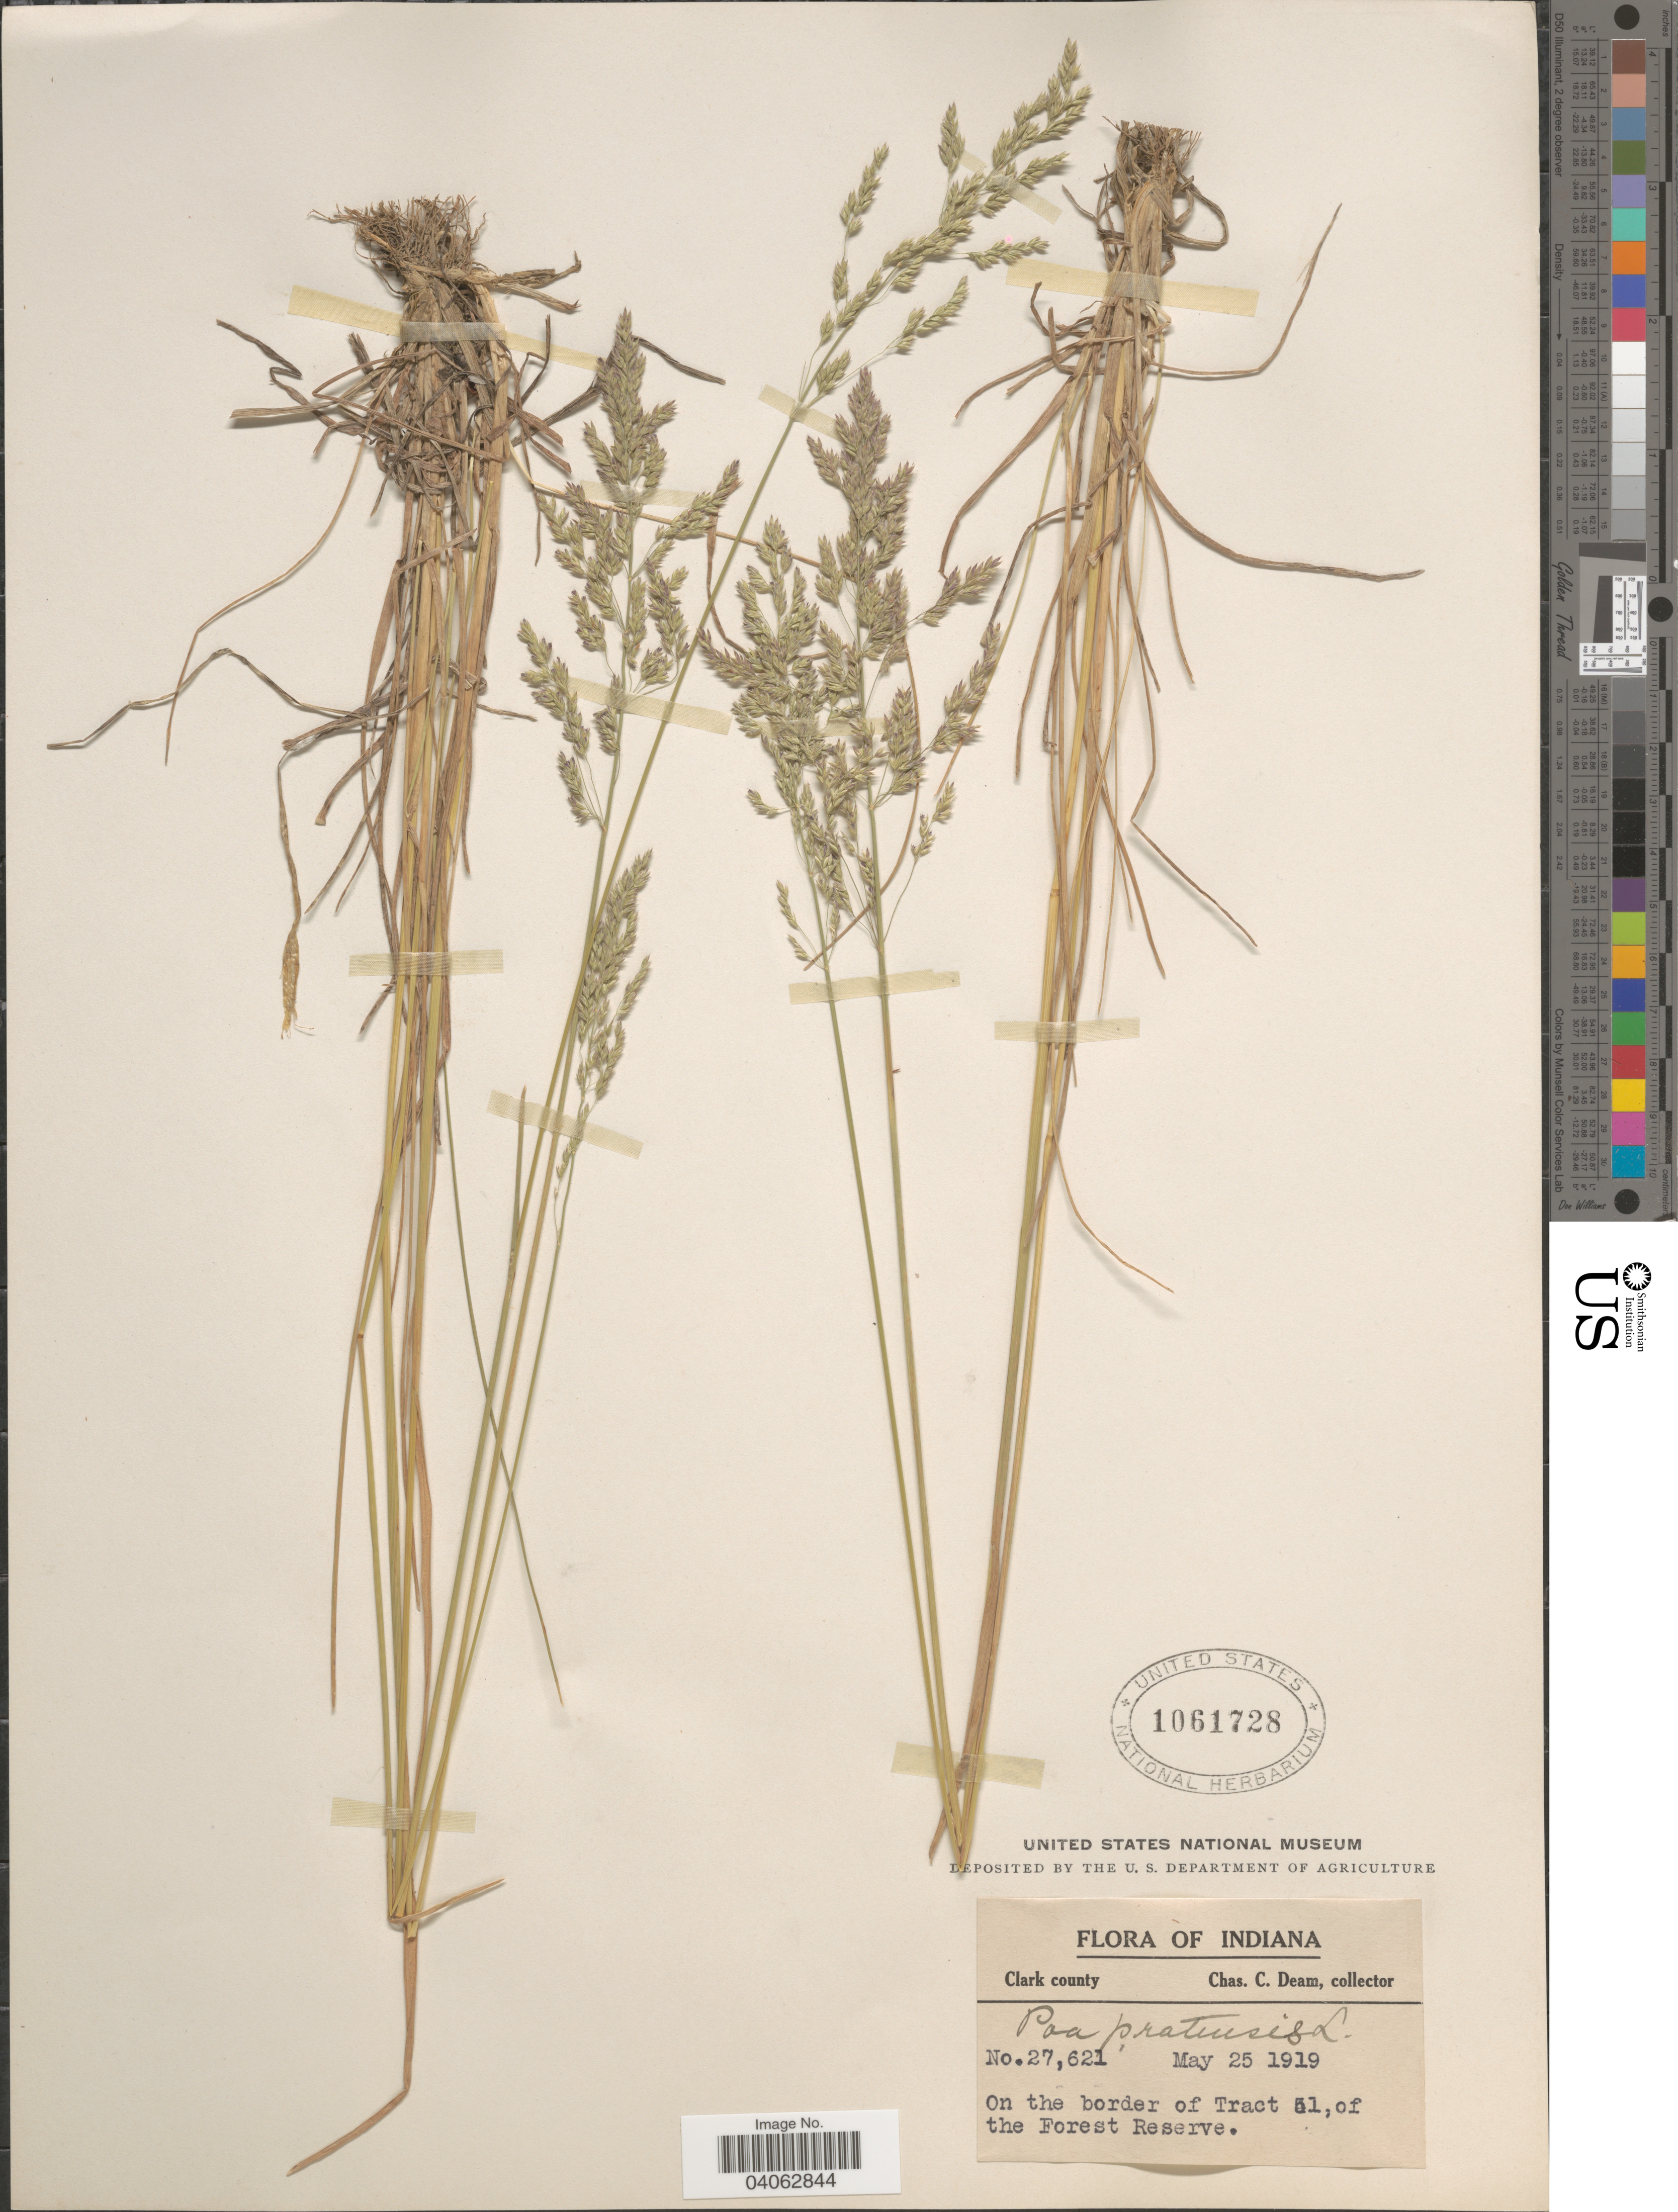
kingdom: Plantae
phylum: Tracheophyta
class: Liliopsida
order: Poales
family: Poaceae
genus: Poa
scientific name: Poa pratensis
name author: L.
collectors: C. C. Deam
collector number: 27621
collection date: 1919-05-25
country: United States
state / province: Indiana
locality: Clark county. On the border of Tract 51, of the Forest Reserve.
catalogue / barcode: US 1061728